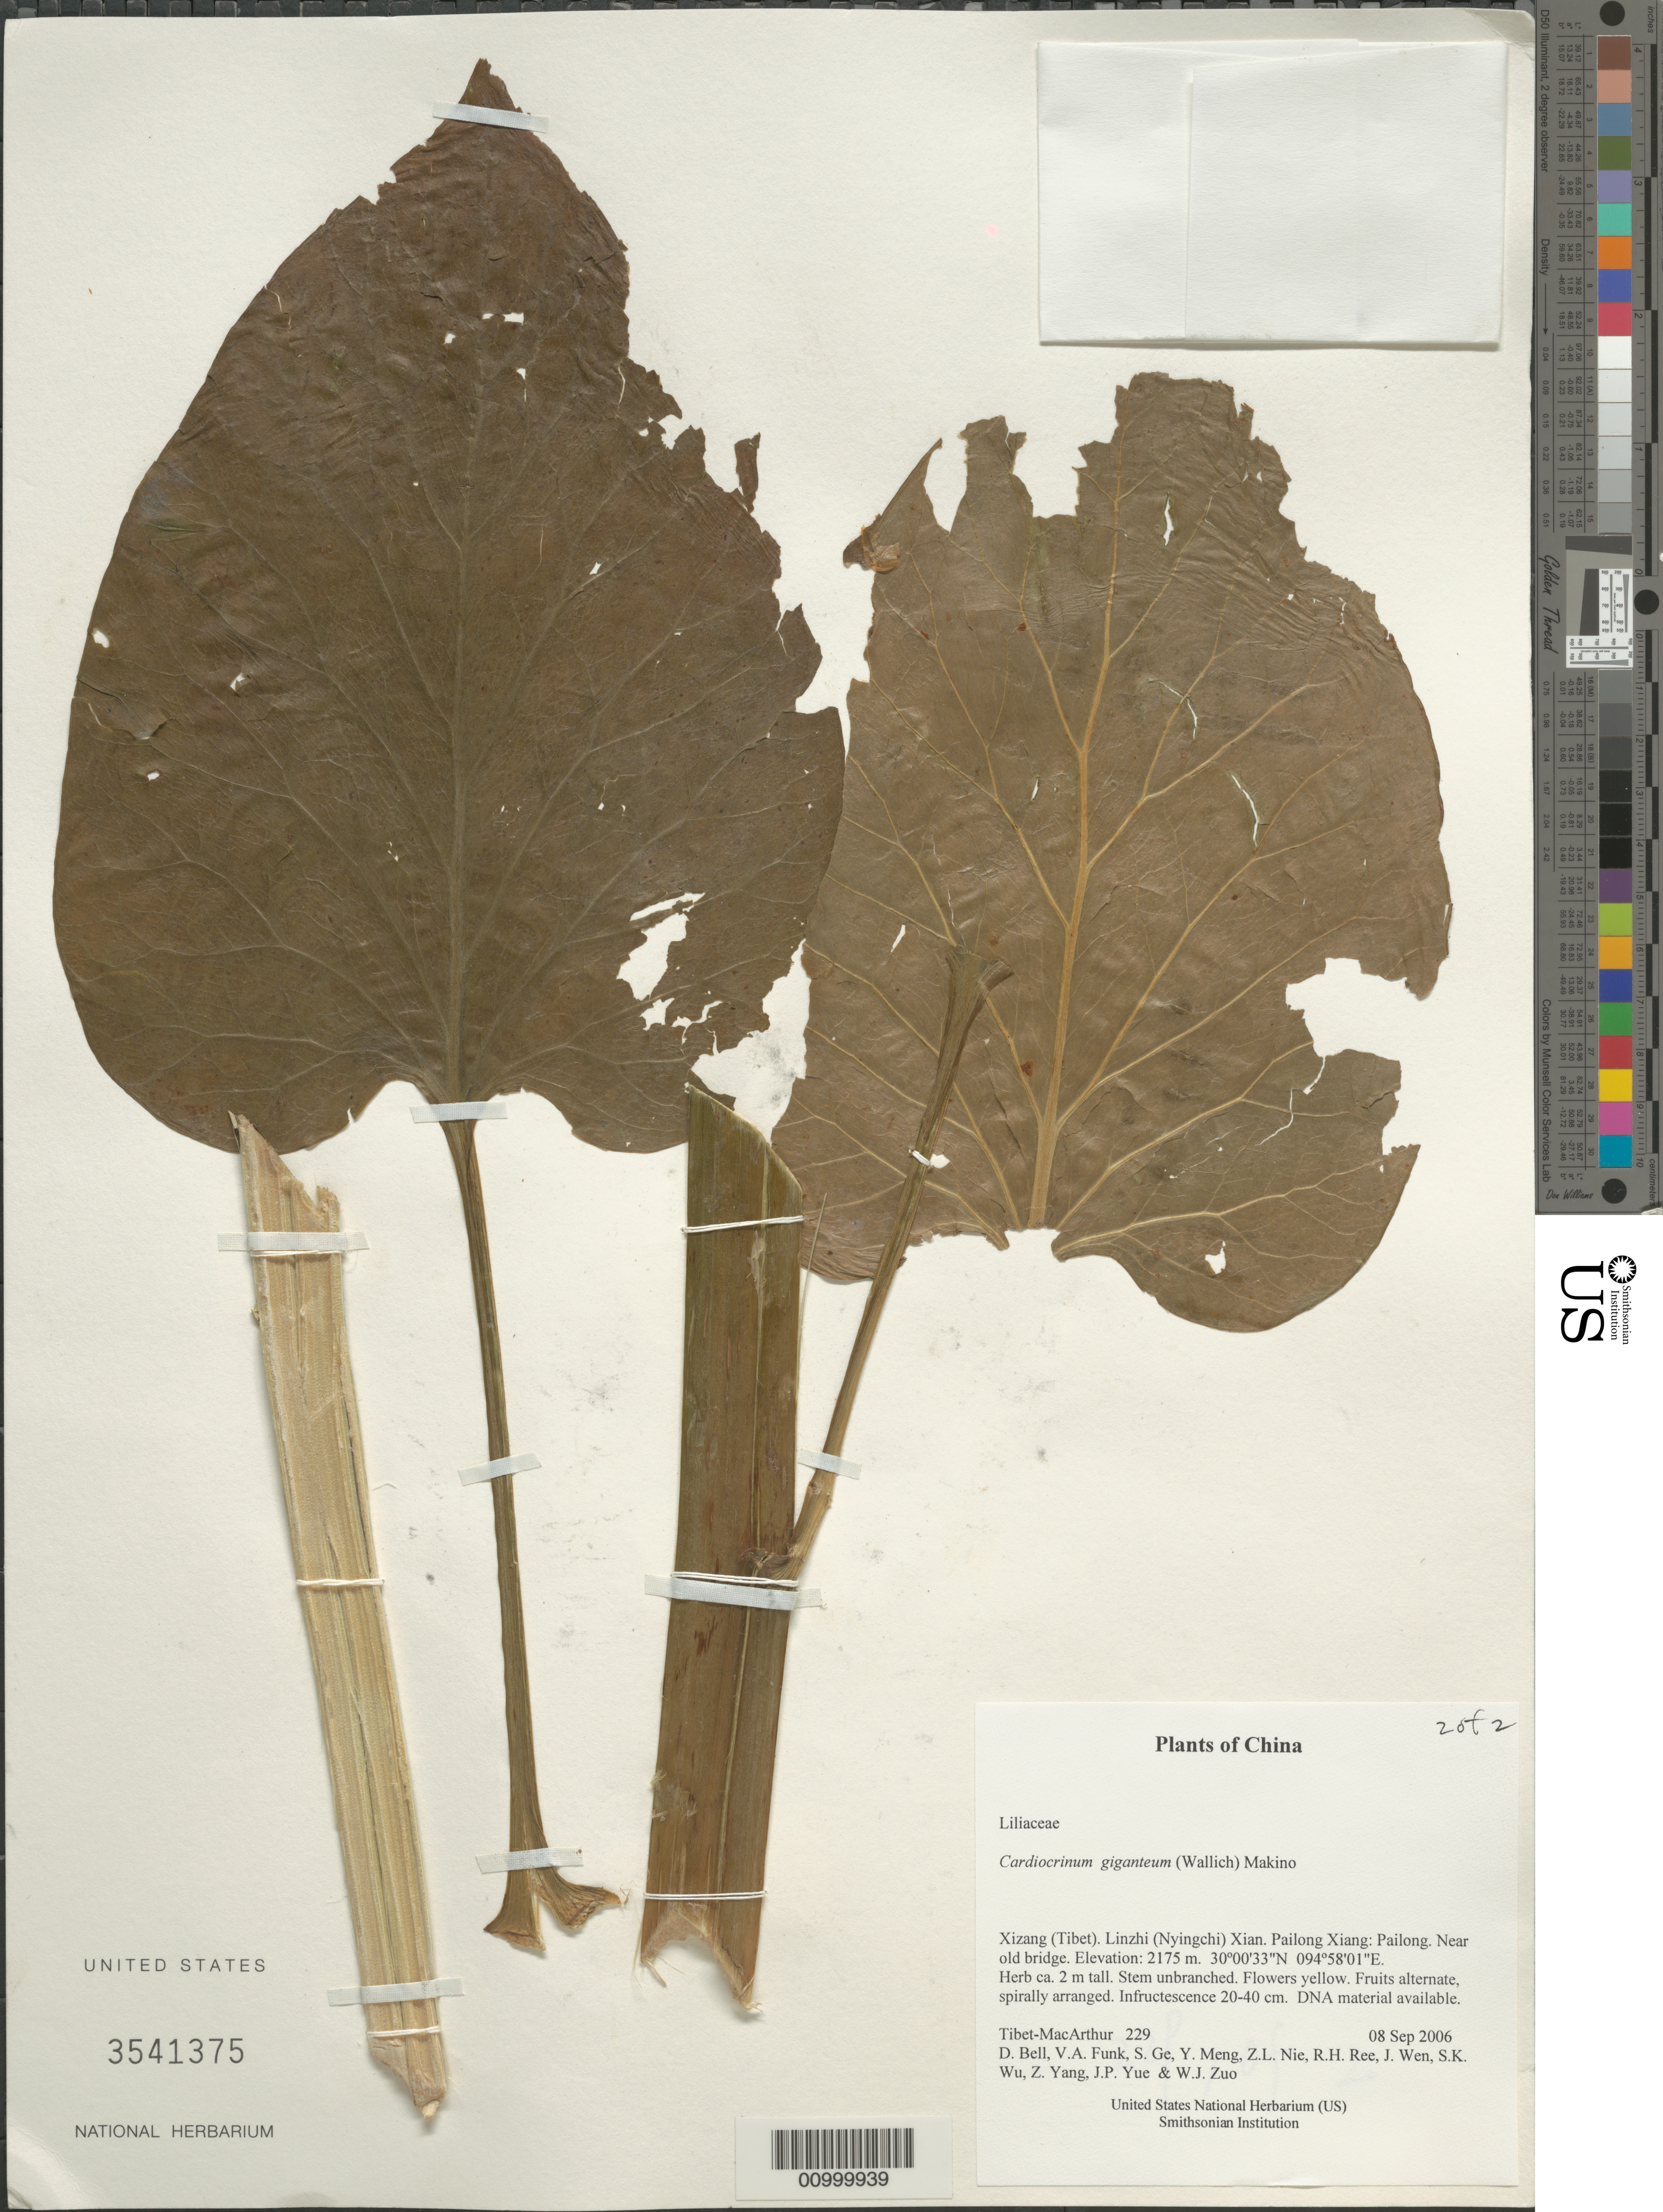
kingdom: Plantae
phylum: Tracheophyta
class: Liliopsida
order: Liliales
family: Liliaceae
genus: Cardiocrinum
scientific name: Cardiocrinum giganteum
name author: (Wall.) Makino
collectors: Tibet-MacArthur, D. A. Bell, V. Funk, S. Ge, Y. Meng, Z. Nie, R. Ree, J. Wen, S. K. Wu, Z. Yang, J. Yue & W. Zuo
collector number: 229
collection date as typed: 08 Sep 2006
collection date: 2006-09-08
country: China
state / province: Xizang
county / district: Linzhi (Nyingchi) Xian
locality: Pailong Xiang: Pailong. Near old bridge.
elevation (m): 2175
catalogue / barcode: US 3541375